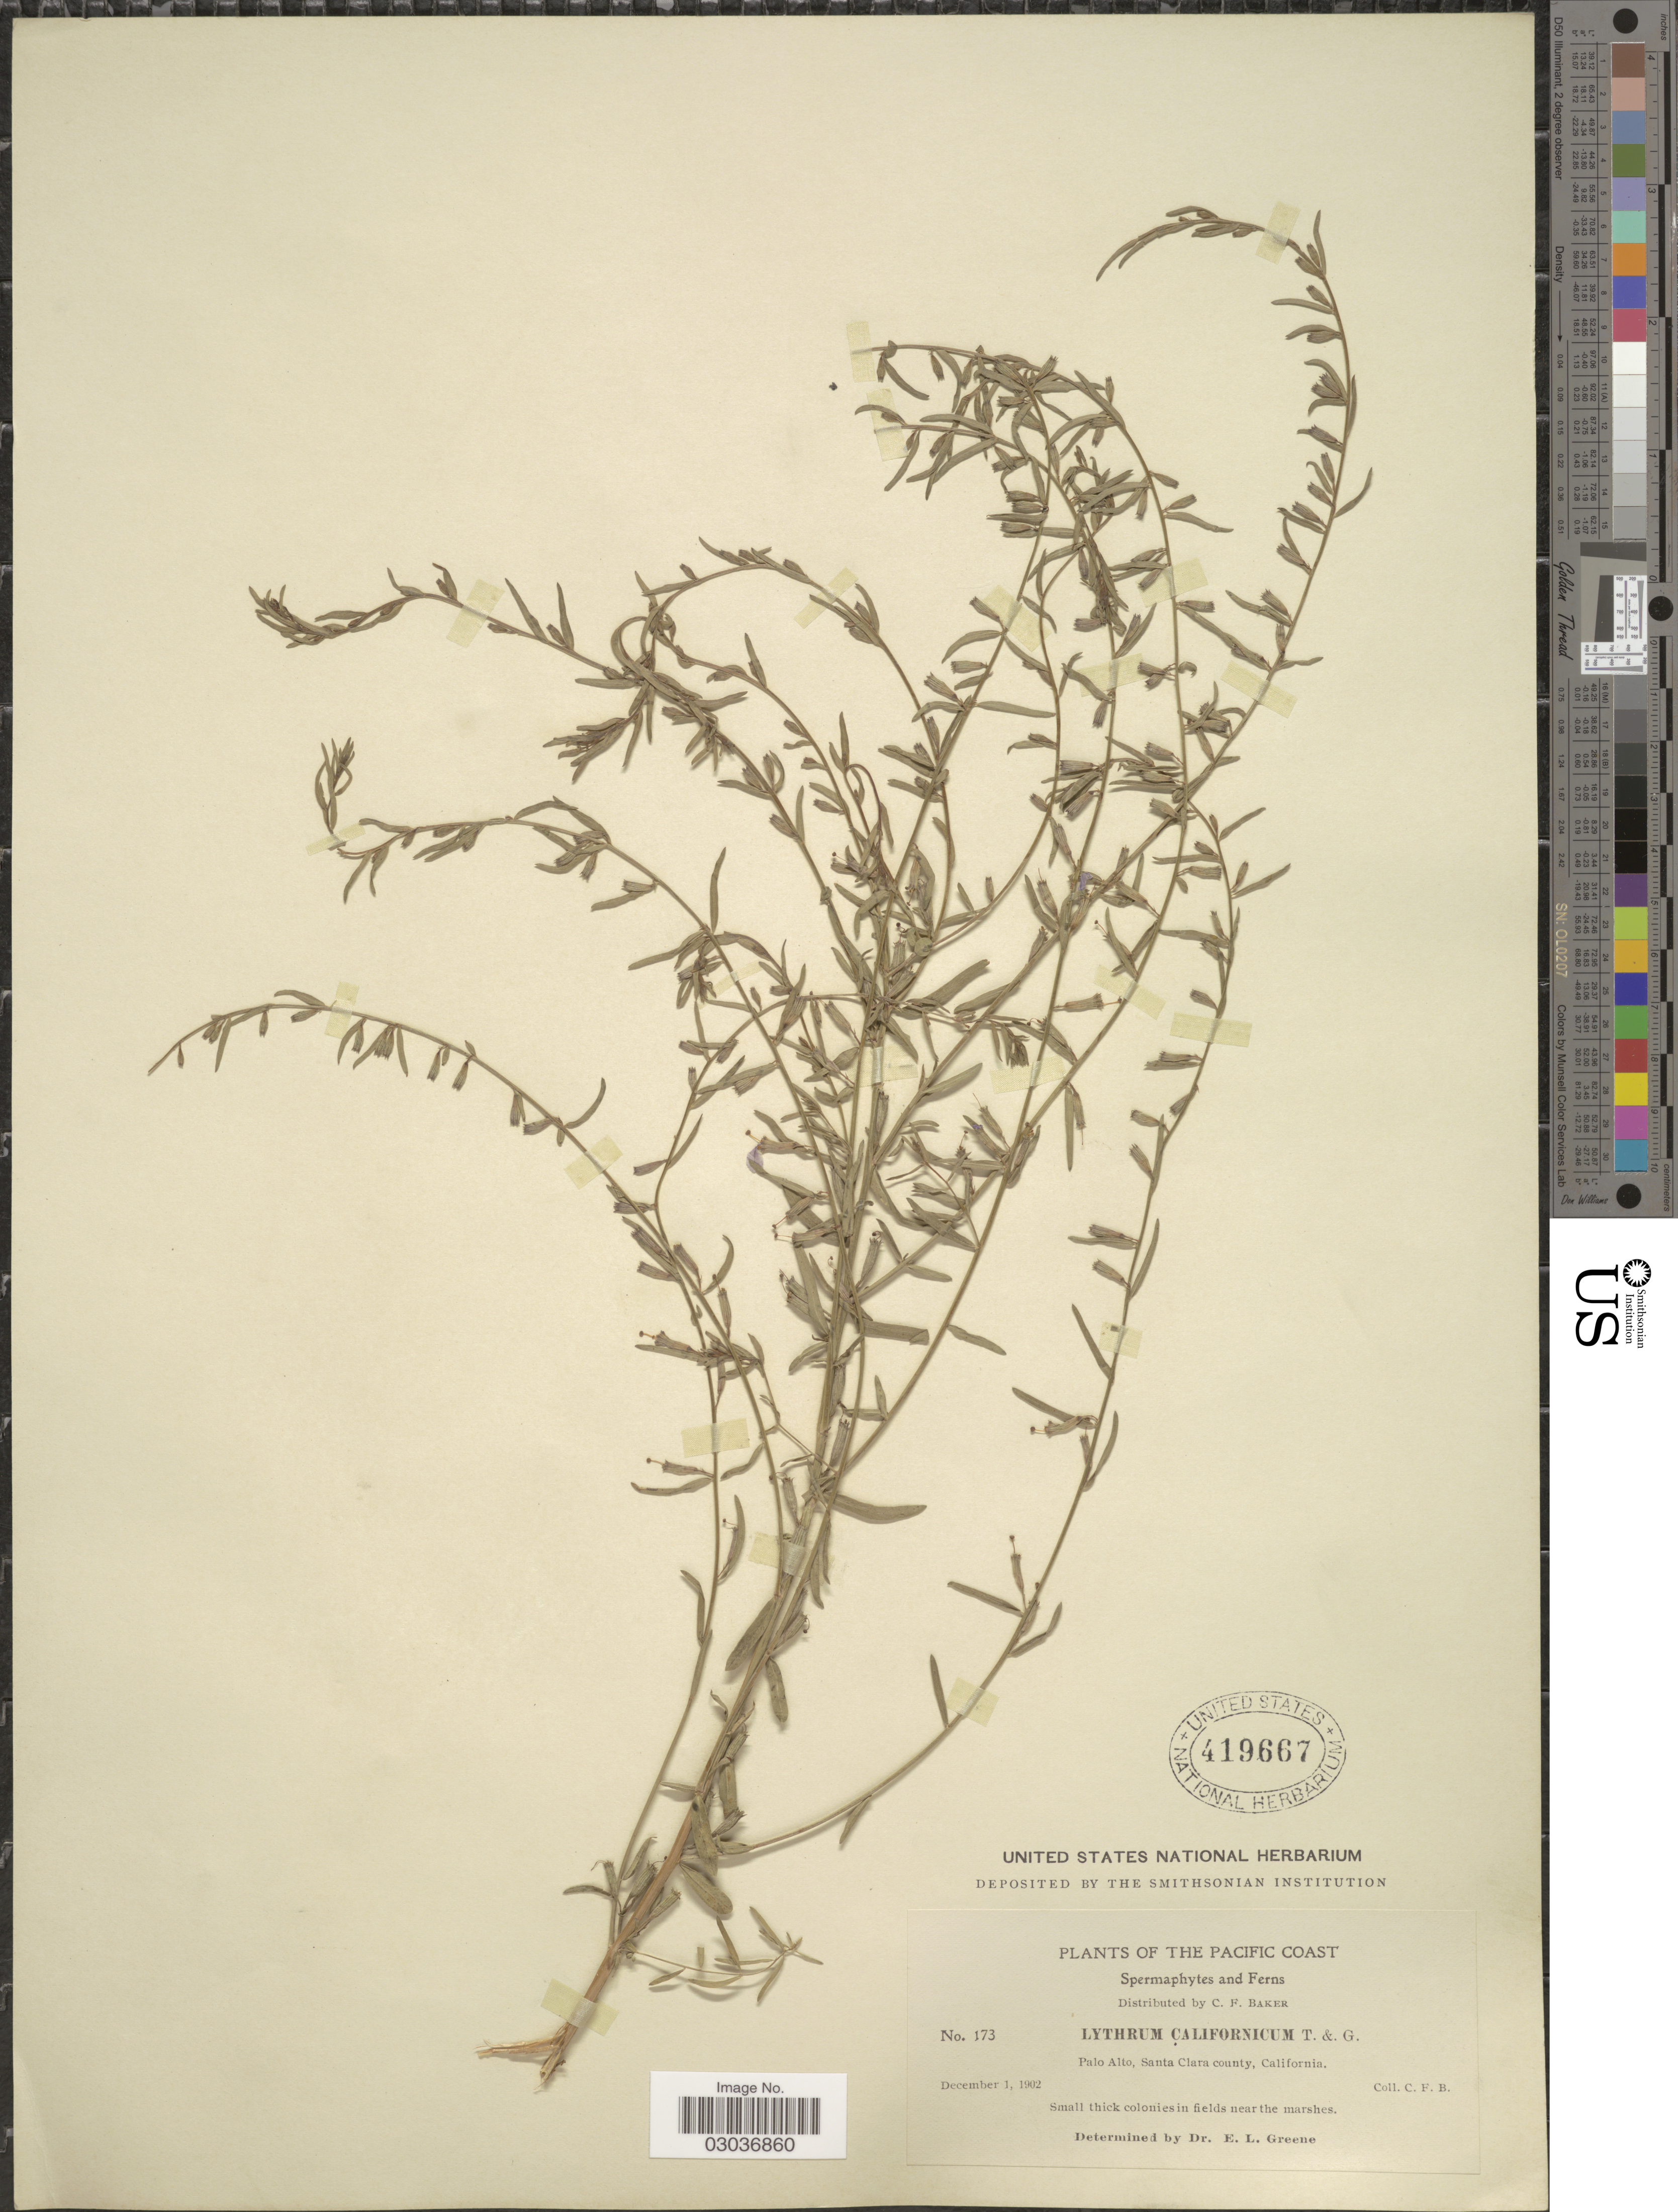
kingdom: Plantae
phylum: Tracheophyta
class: Magnoliopsida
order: Myrtales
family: Lythraceae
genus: Lythrum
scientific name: Lythrum californicum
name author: Torr. & A. Gray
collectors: C. F. Baker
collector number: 173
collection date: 1902-12-01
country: United States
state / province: California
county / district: Santa Clara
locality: The Pacific Coast. Palo Alto, Santa Clara county.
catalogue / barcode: US 419667